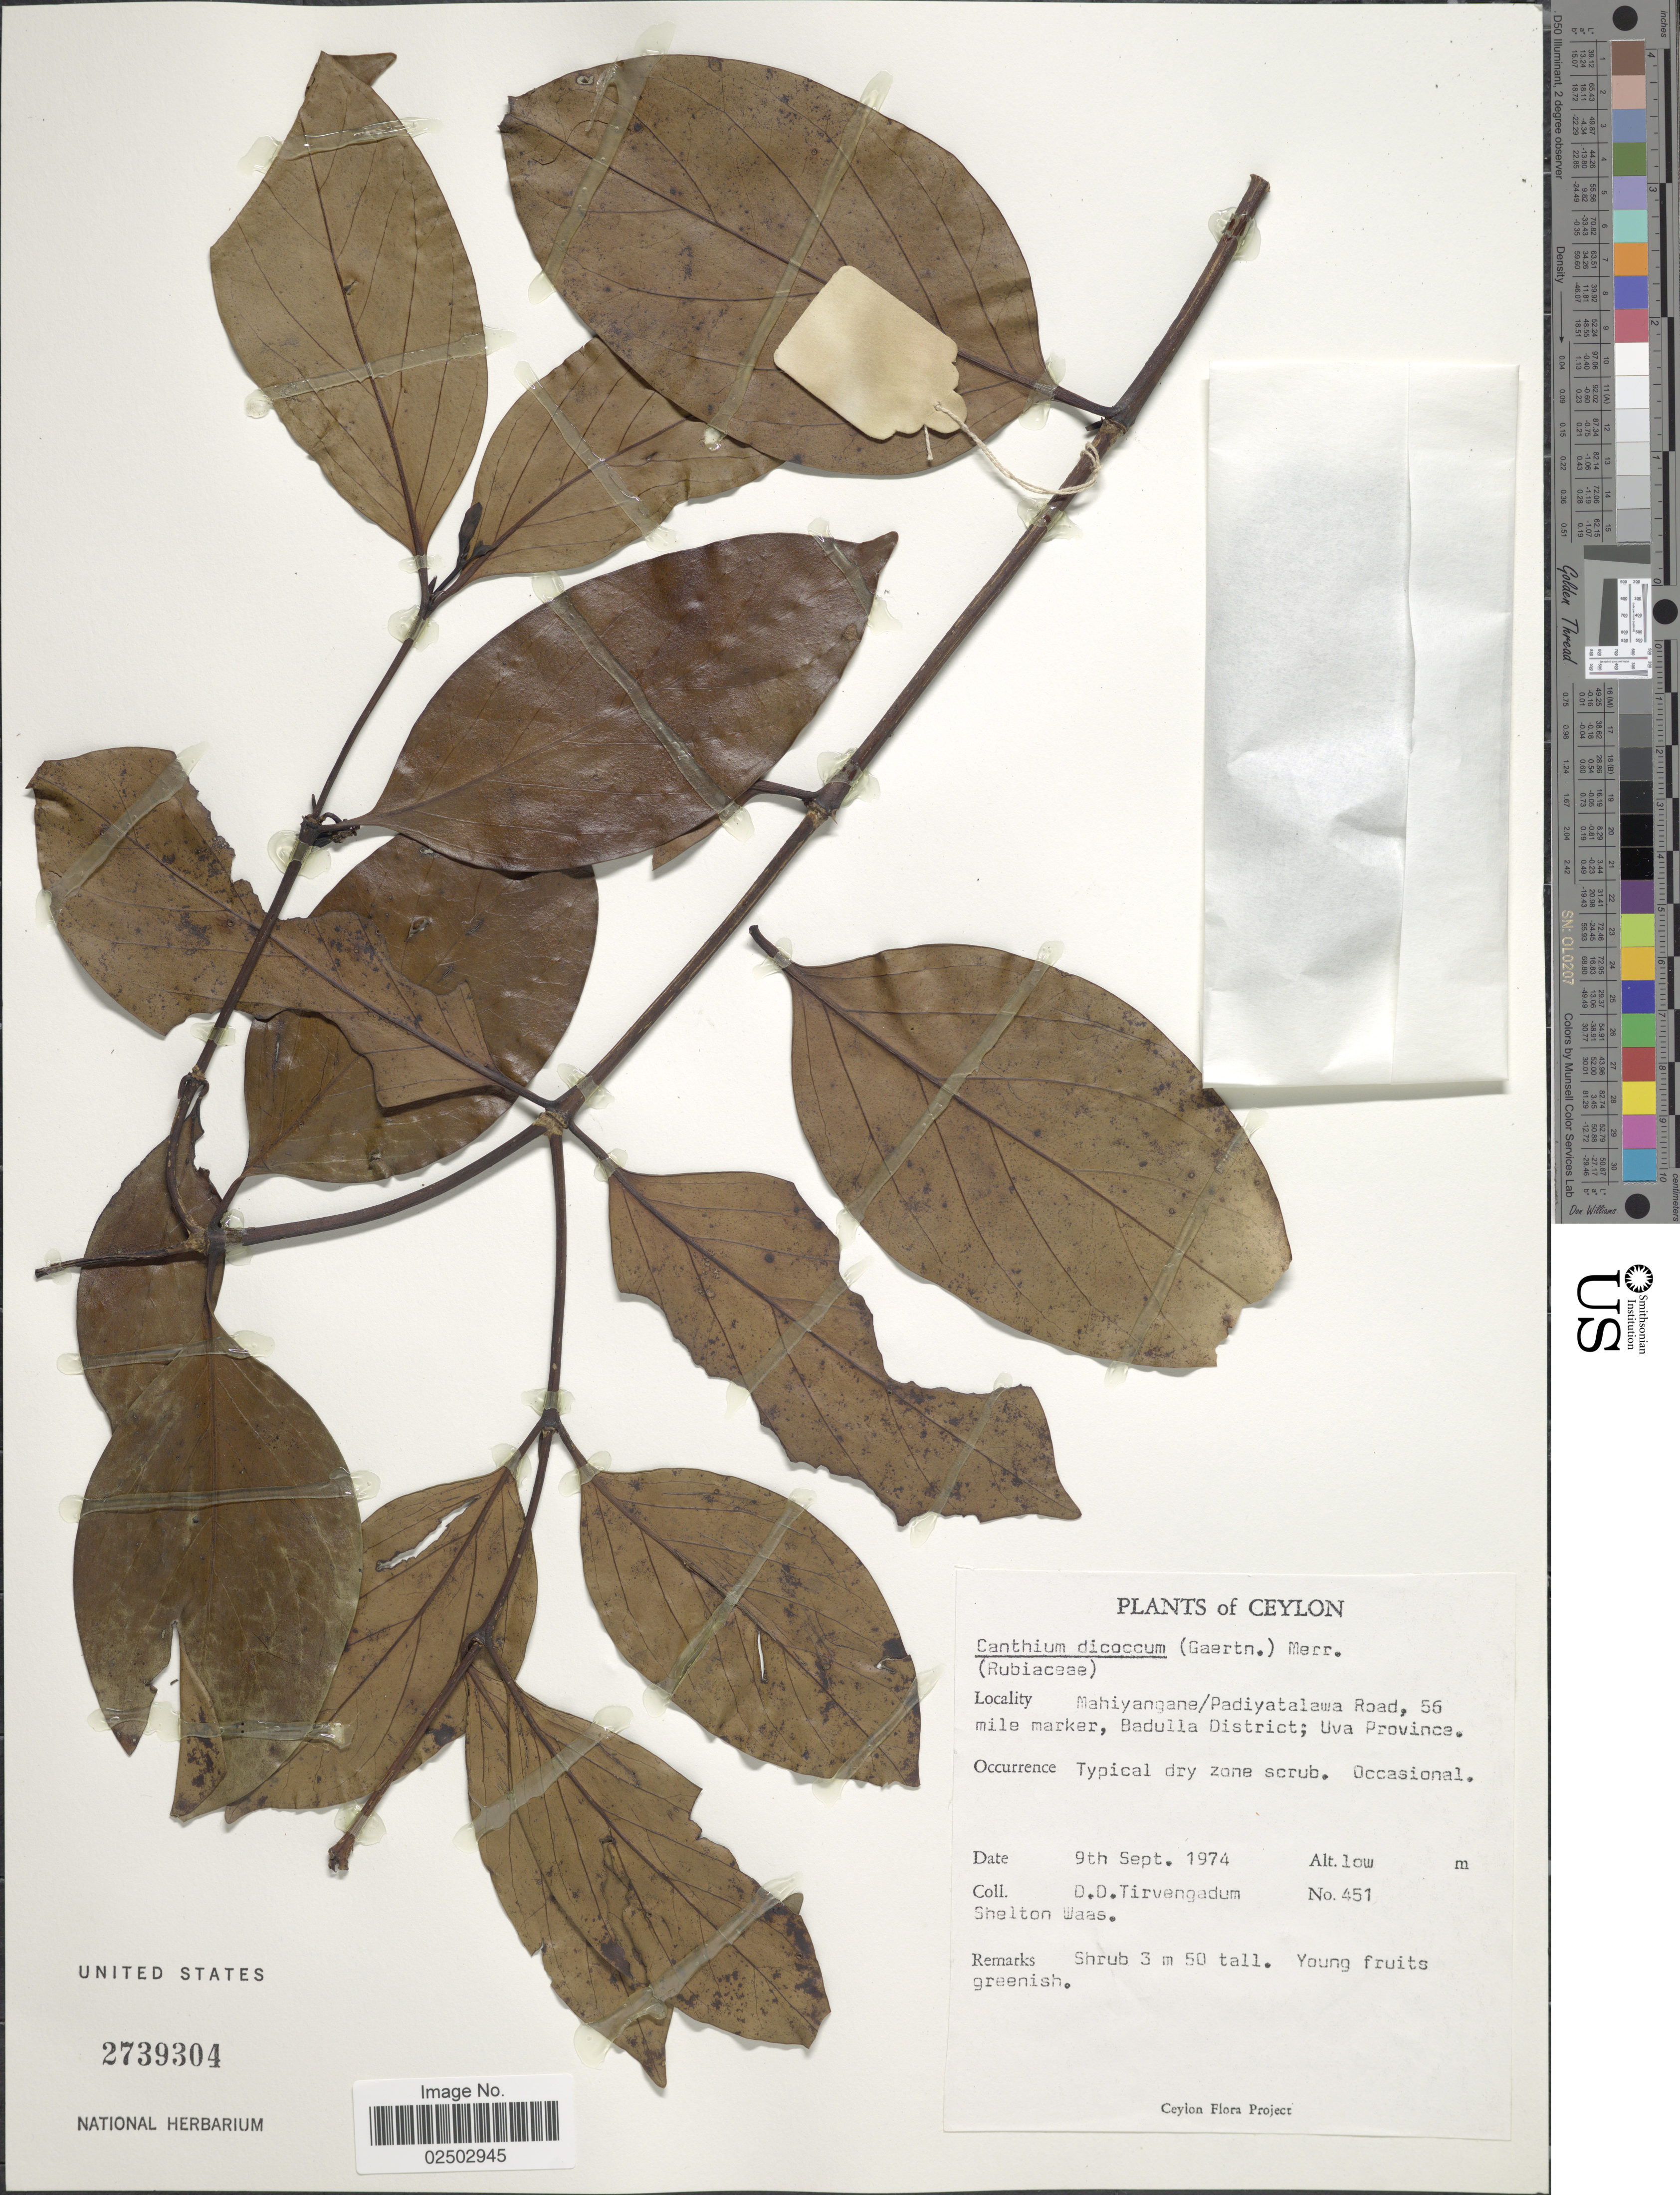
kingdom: Plantae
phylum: Tracheophyta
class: Magnoliopsida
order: Gentianales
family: Rubiaceae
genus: Canthium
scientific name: Canthium dicoccum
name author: (Gaertn.) Merr.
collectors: D. Tirvengadum & S. Waas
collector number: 451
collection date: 1974-09-09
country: Sri Lanka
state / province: Uva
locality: Ceylon, Mahiyangana/Pediyatalawa Road, 56 mile marker, Badulla District, Uva Province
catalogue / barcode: US 2739304